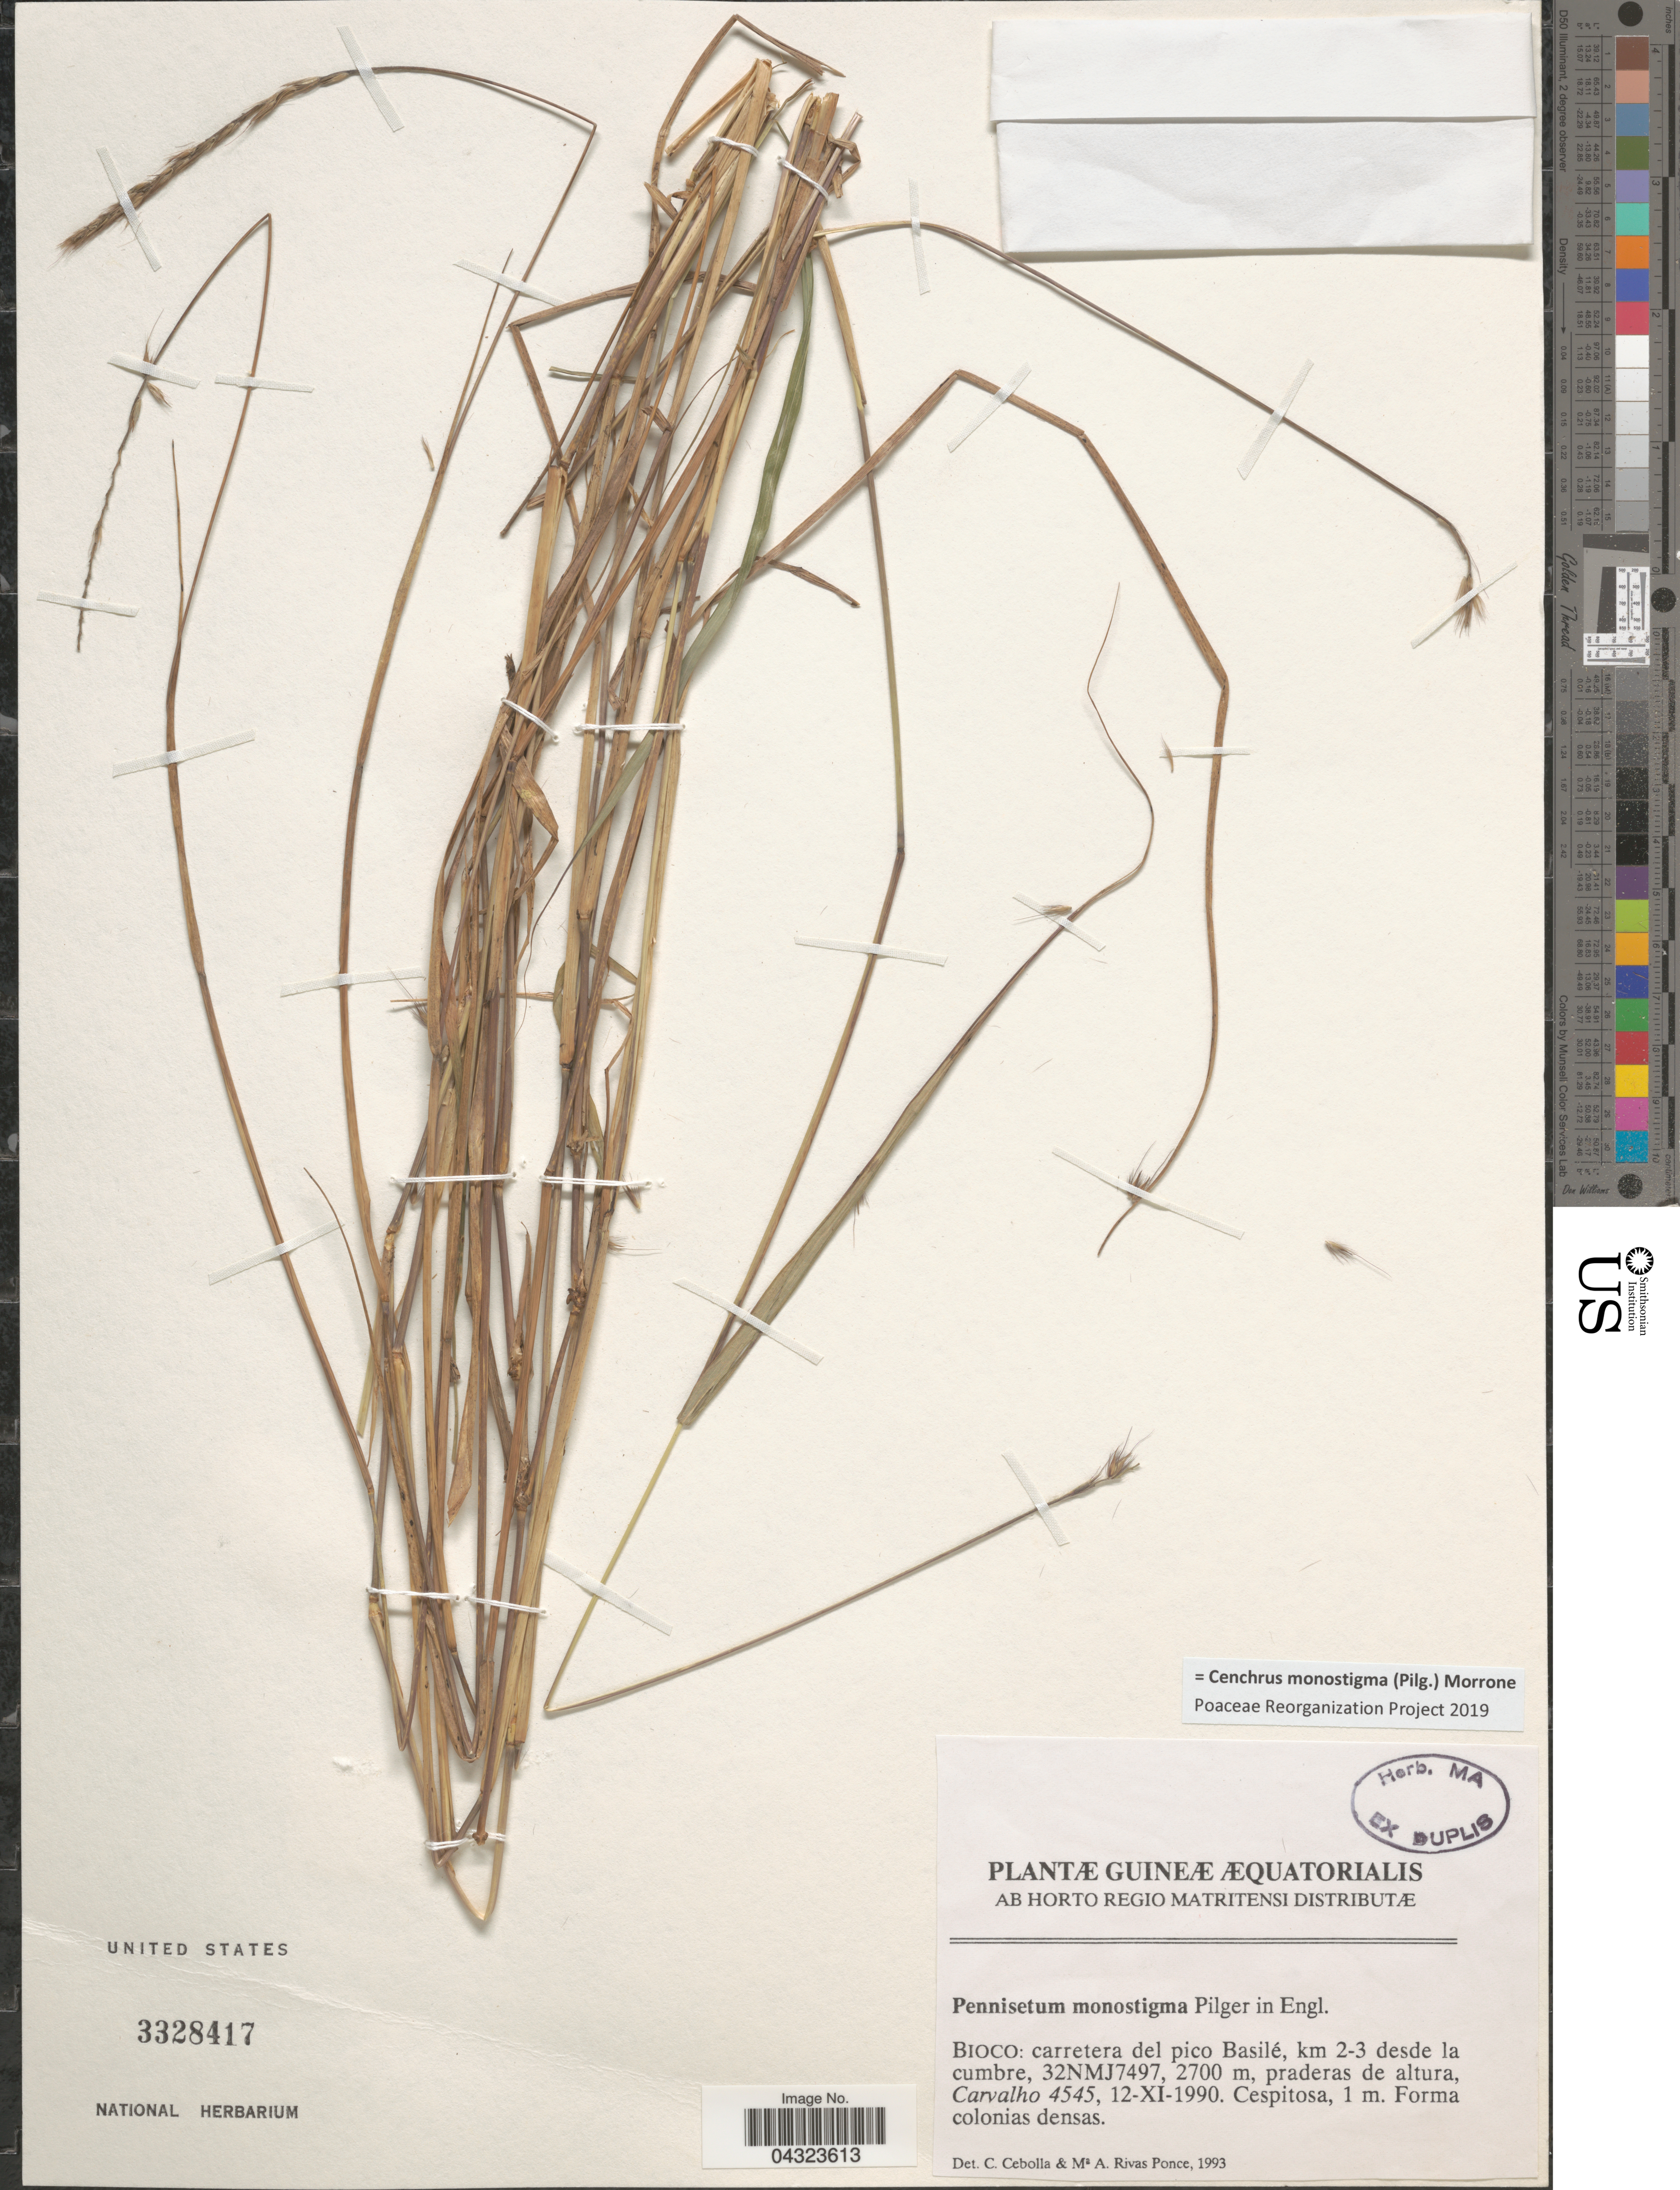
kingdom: Plantae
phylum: Tracheophyta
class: Liliopsida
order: Poales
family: Poaceae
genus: Cenchrus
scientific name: Cenchrus monostigma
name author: (Pilg.) Morrone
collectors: Carvalho, --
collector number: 4545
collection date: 1990-11-12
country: Equatorial Guinea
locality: Guineæ Æquatorialis. Bioco: carretera del pico Basilé, km 2-3 desde la cumbre, 32NMJ7497.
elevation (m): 2700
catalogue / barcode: US 3328417